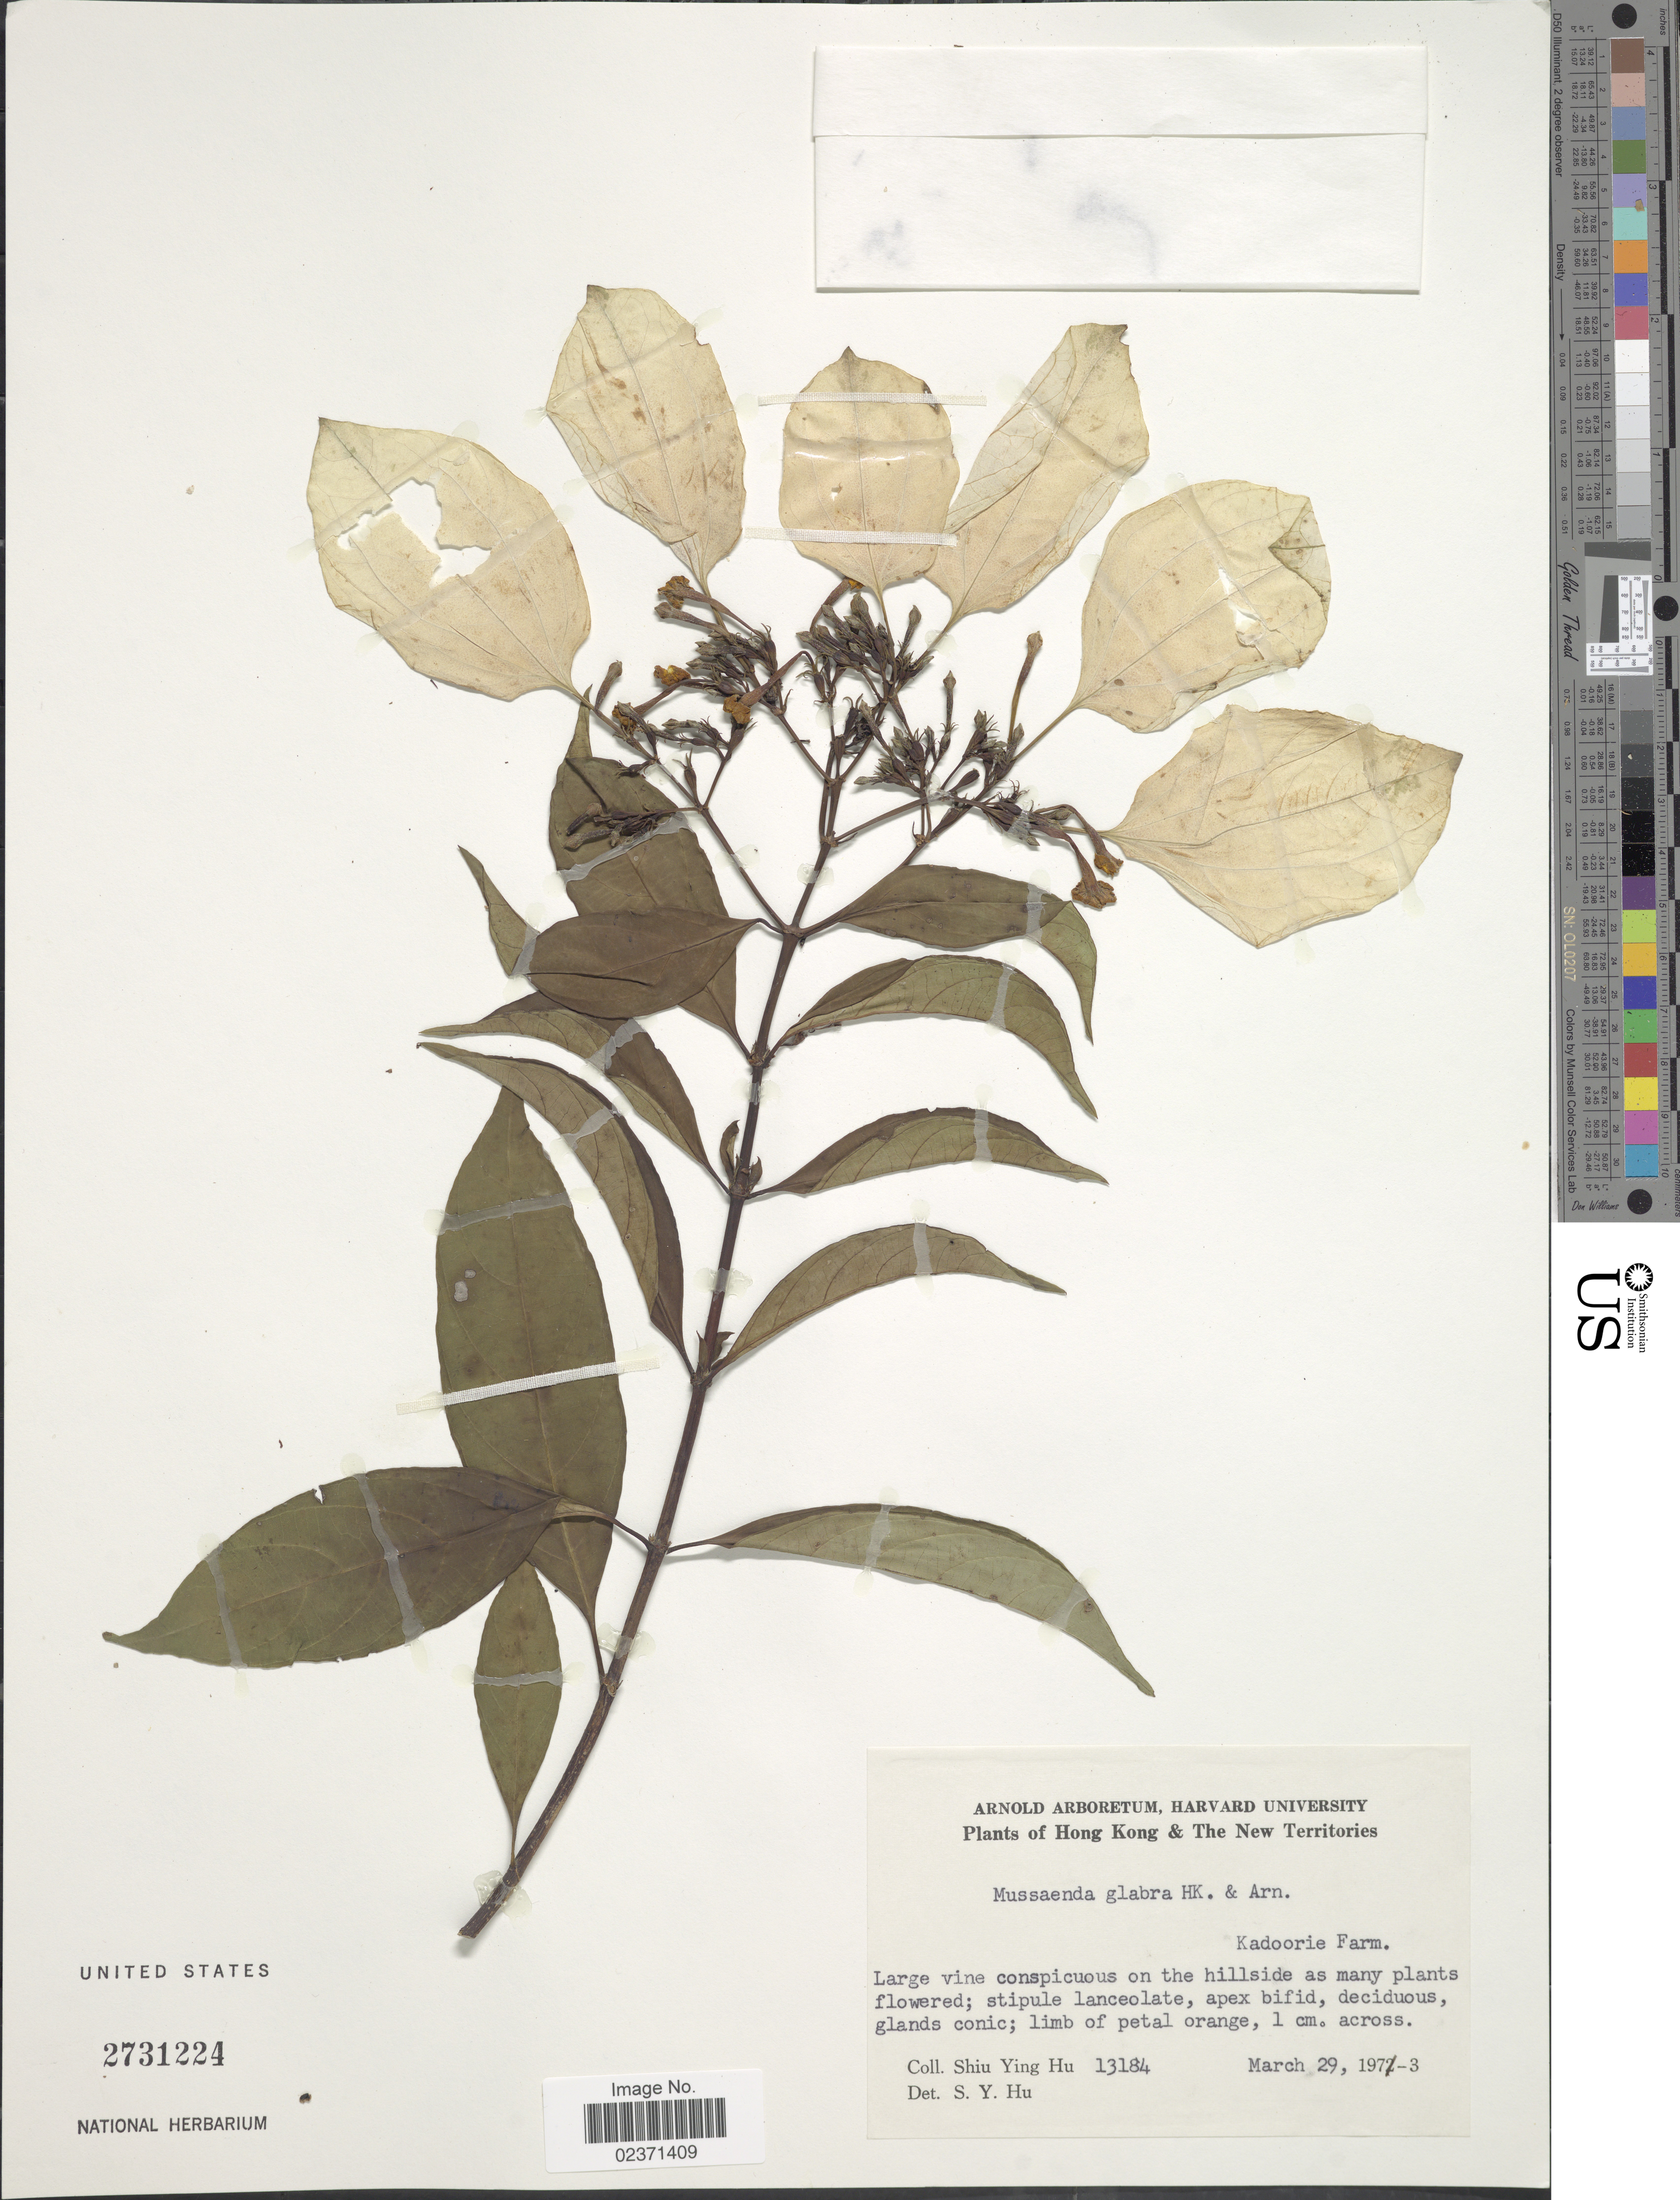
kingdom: Plantae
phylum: Tracheophyta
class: Magnoliopsida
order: Gentianales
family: Rubiaceae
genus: Mussaenda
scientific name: Mussaenda glabra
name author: Vahl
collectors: S. Y. Hu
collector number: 13184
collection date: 1973-03-29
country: China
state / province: Hong Kong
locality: The New Territories. Kadoorie Farm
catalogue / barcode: US 2731224